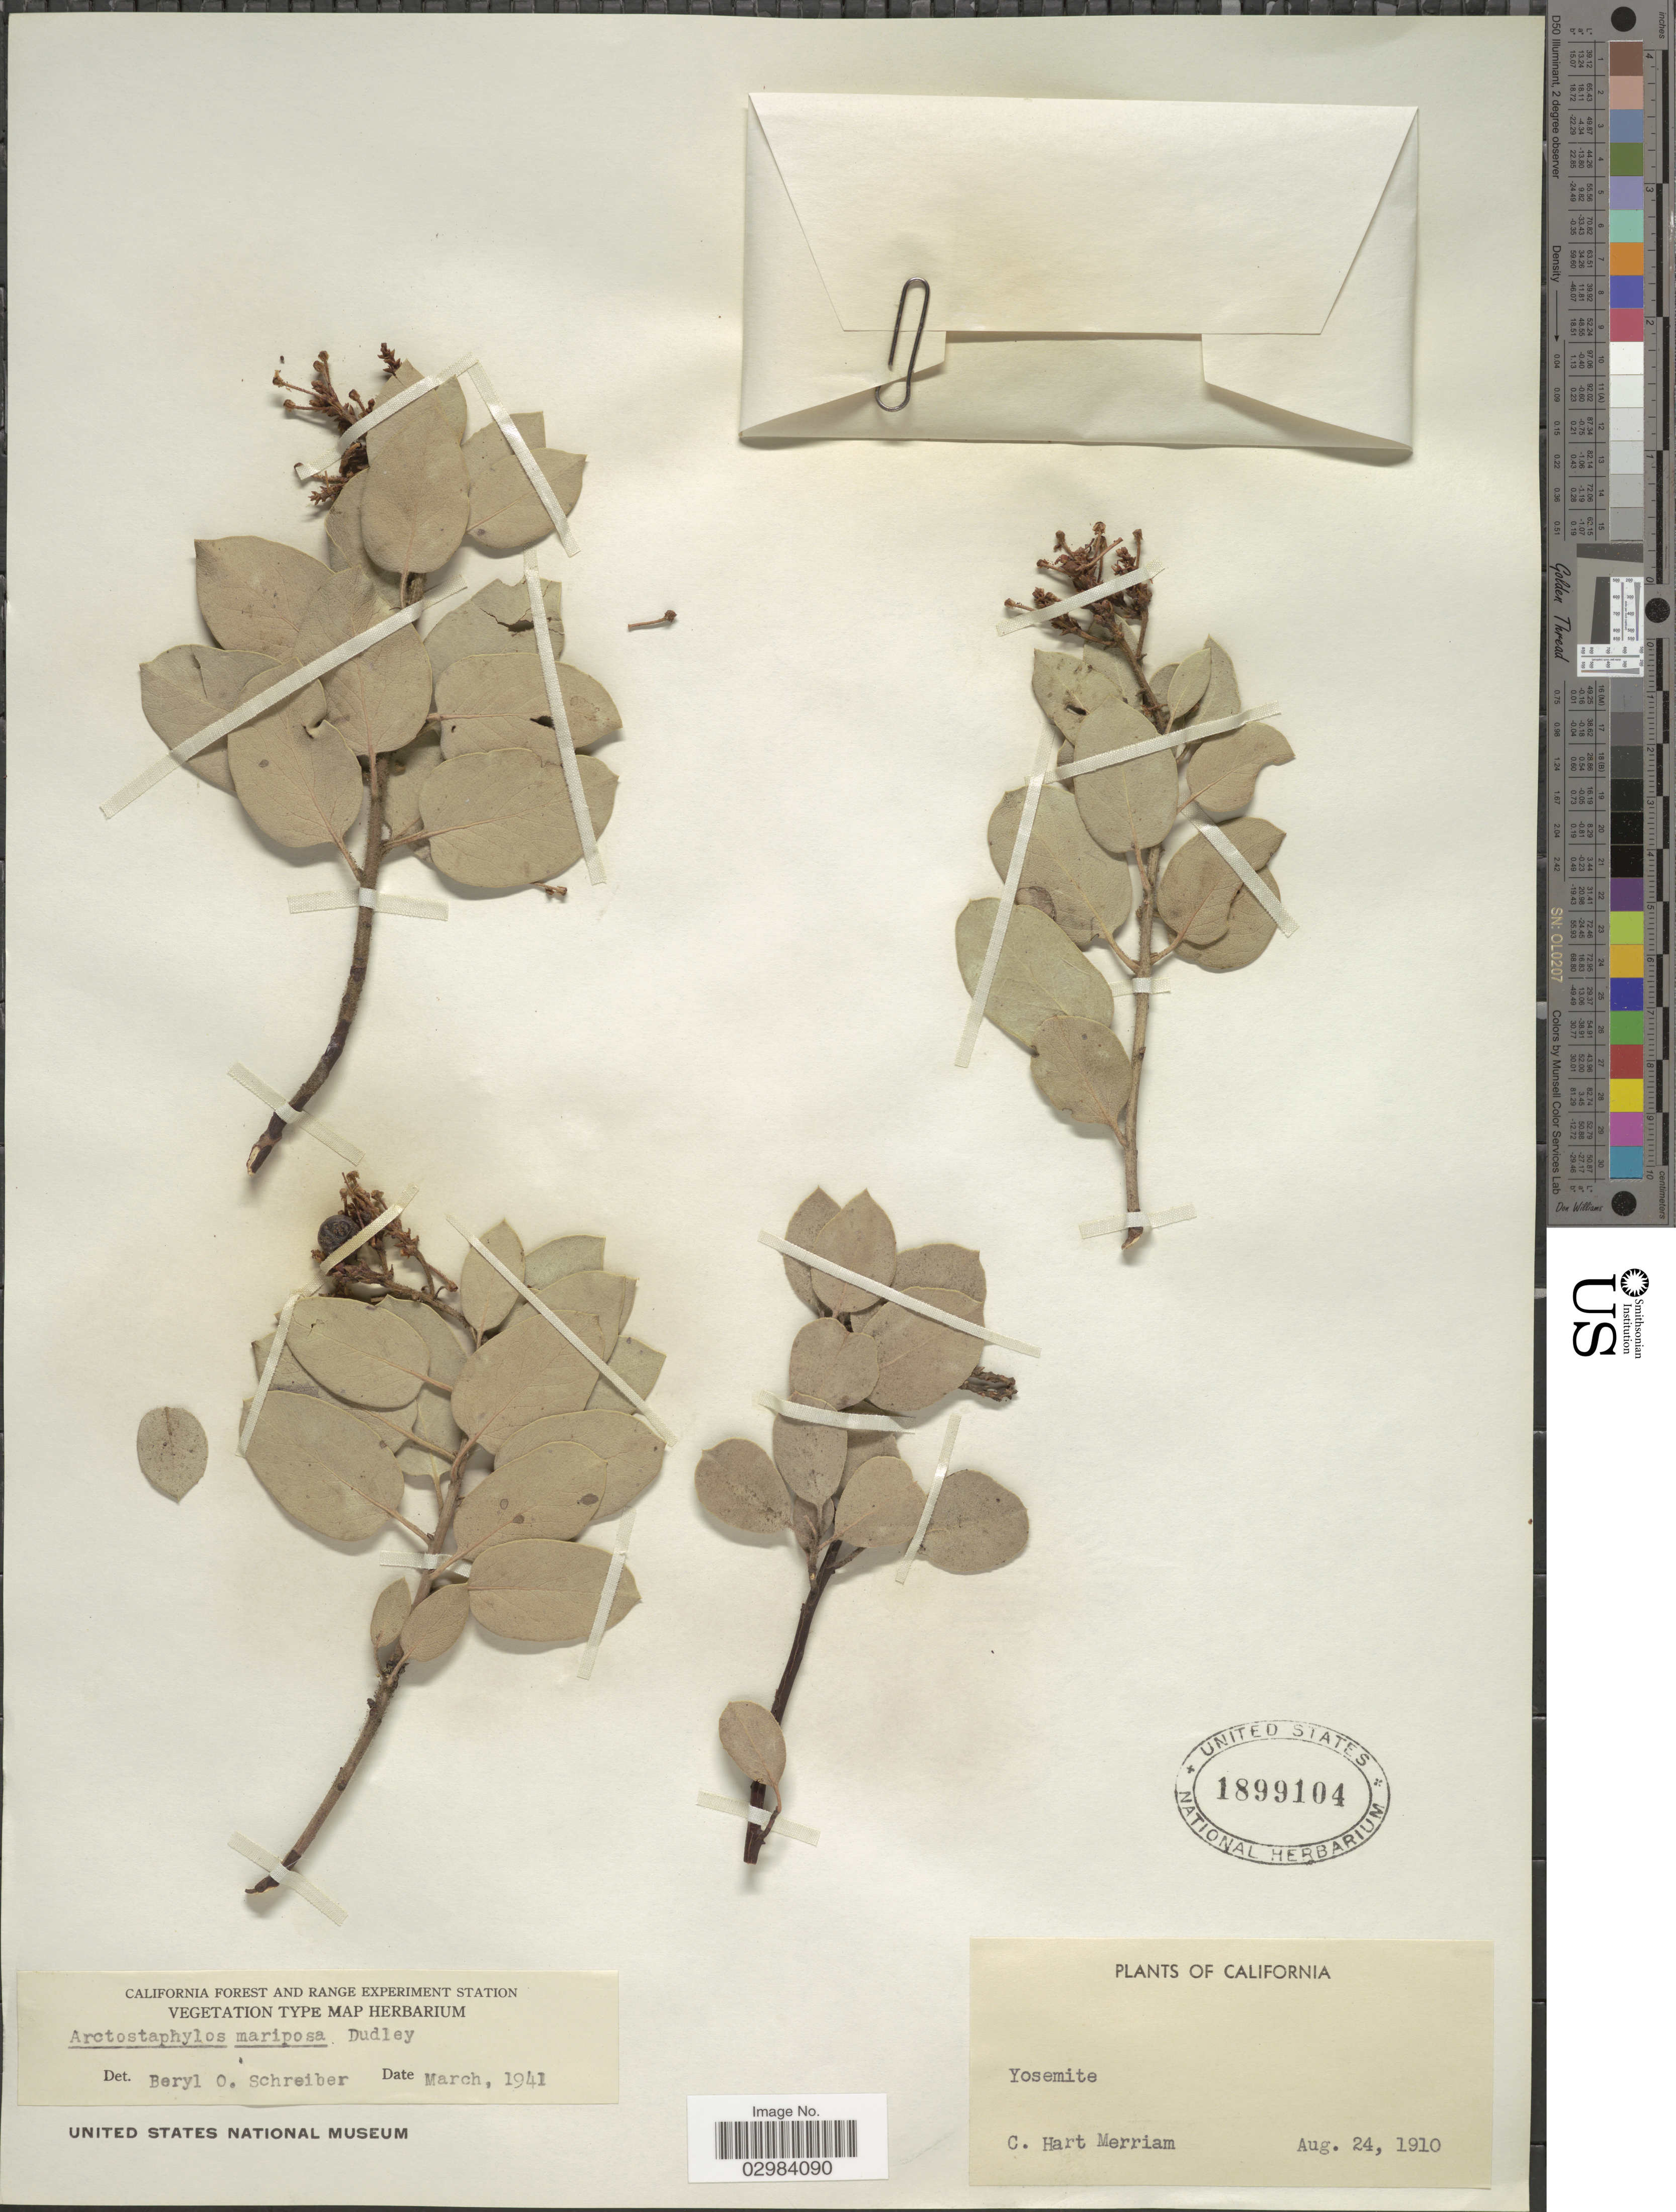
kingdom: Plantae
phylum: Tracheophyta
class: Magnoliopsida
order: Ericales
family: Ericaceae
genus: Arctostaphylos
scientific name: Arctostaphylos mariposa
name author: Dudley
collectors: C. Merriam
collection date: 1910-08-24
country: United States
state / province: California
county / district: Mariposa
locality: Yosemite.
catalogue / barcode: US 1899104